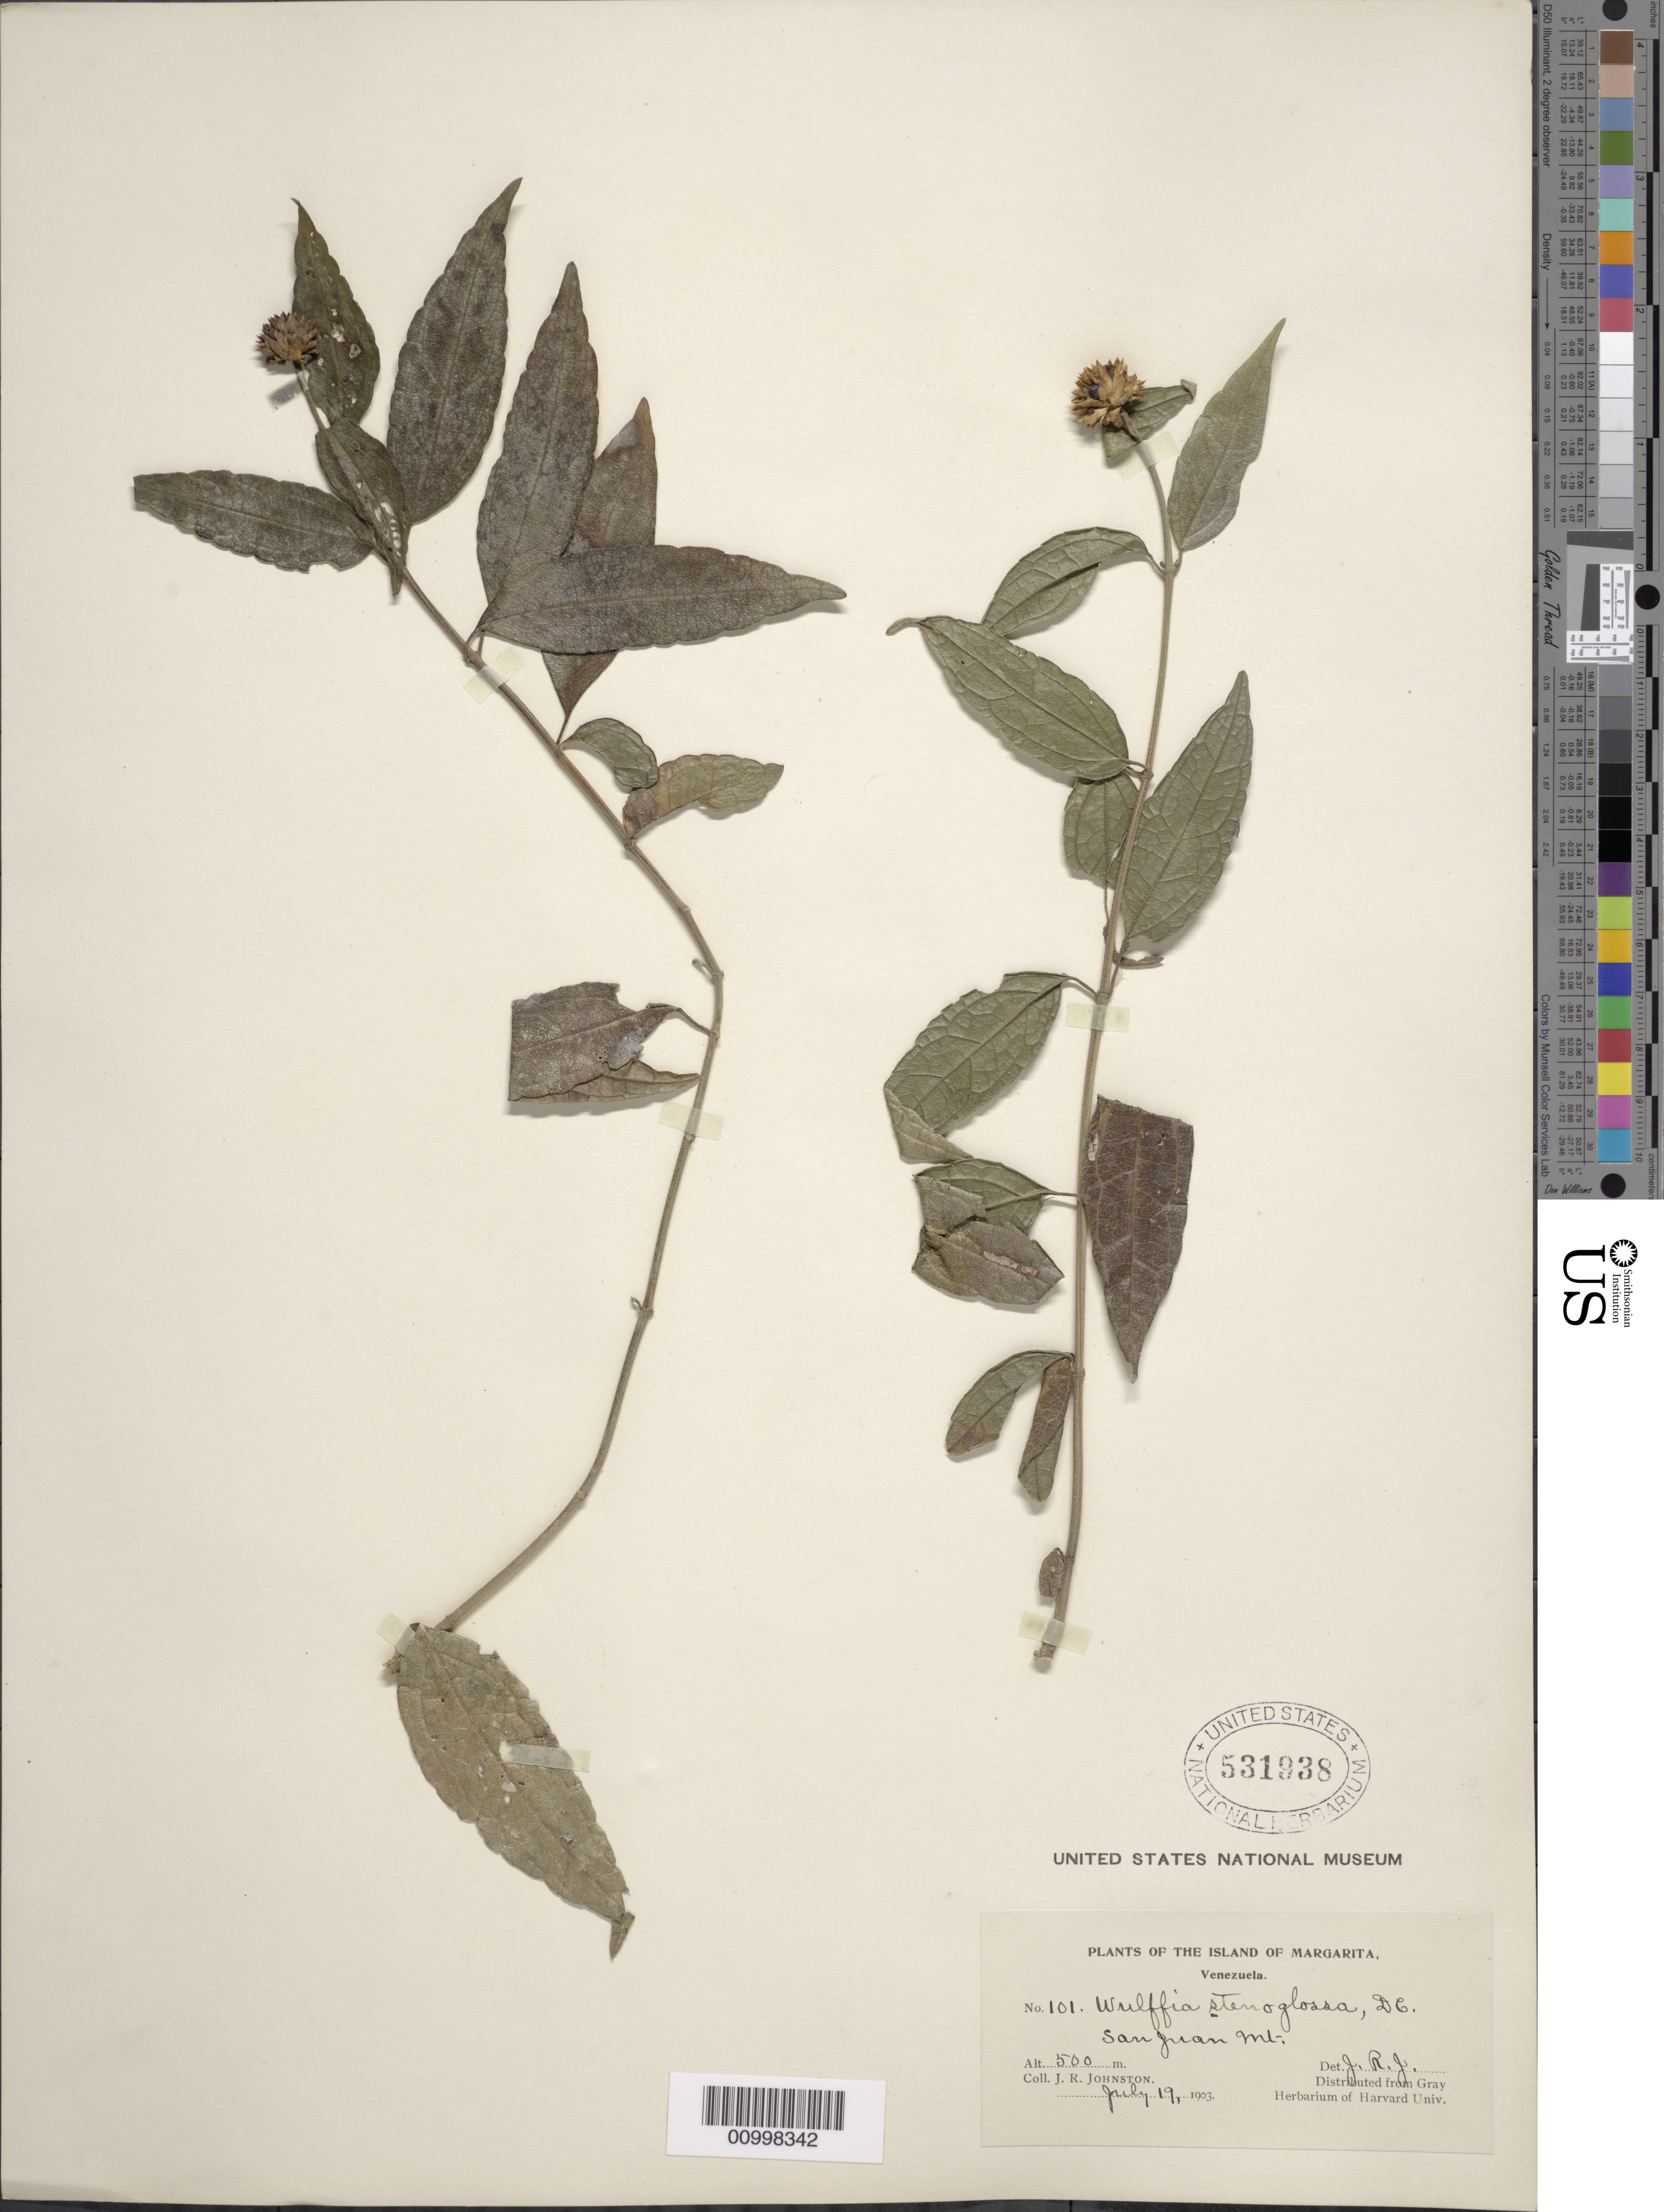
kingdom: Plantae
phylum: Tracheophyta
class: Magnoliopsida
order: Asterales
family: Asteraceae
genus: Wulffia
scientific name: Wulffia baccata var. baccata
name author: (L.) Kuntze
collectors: J. Johnston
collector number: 101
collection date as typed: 19 Jul 1903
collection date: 1903-07-19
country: Venezuela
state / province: Nueva Esparta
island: Margarita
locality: San Juan Mountain.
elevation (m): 500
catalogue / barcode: US 531938